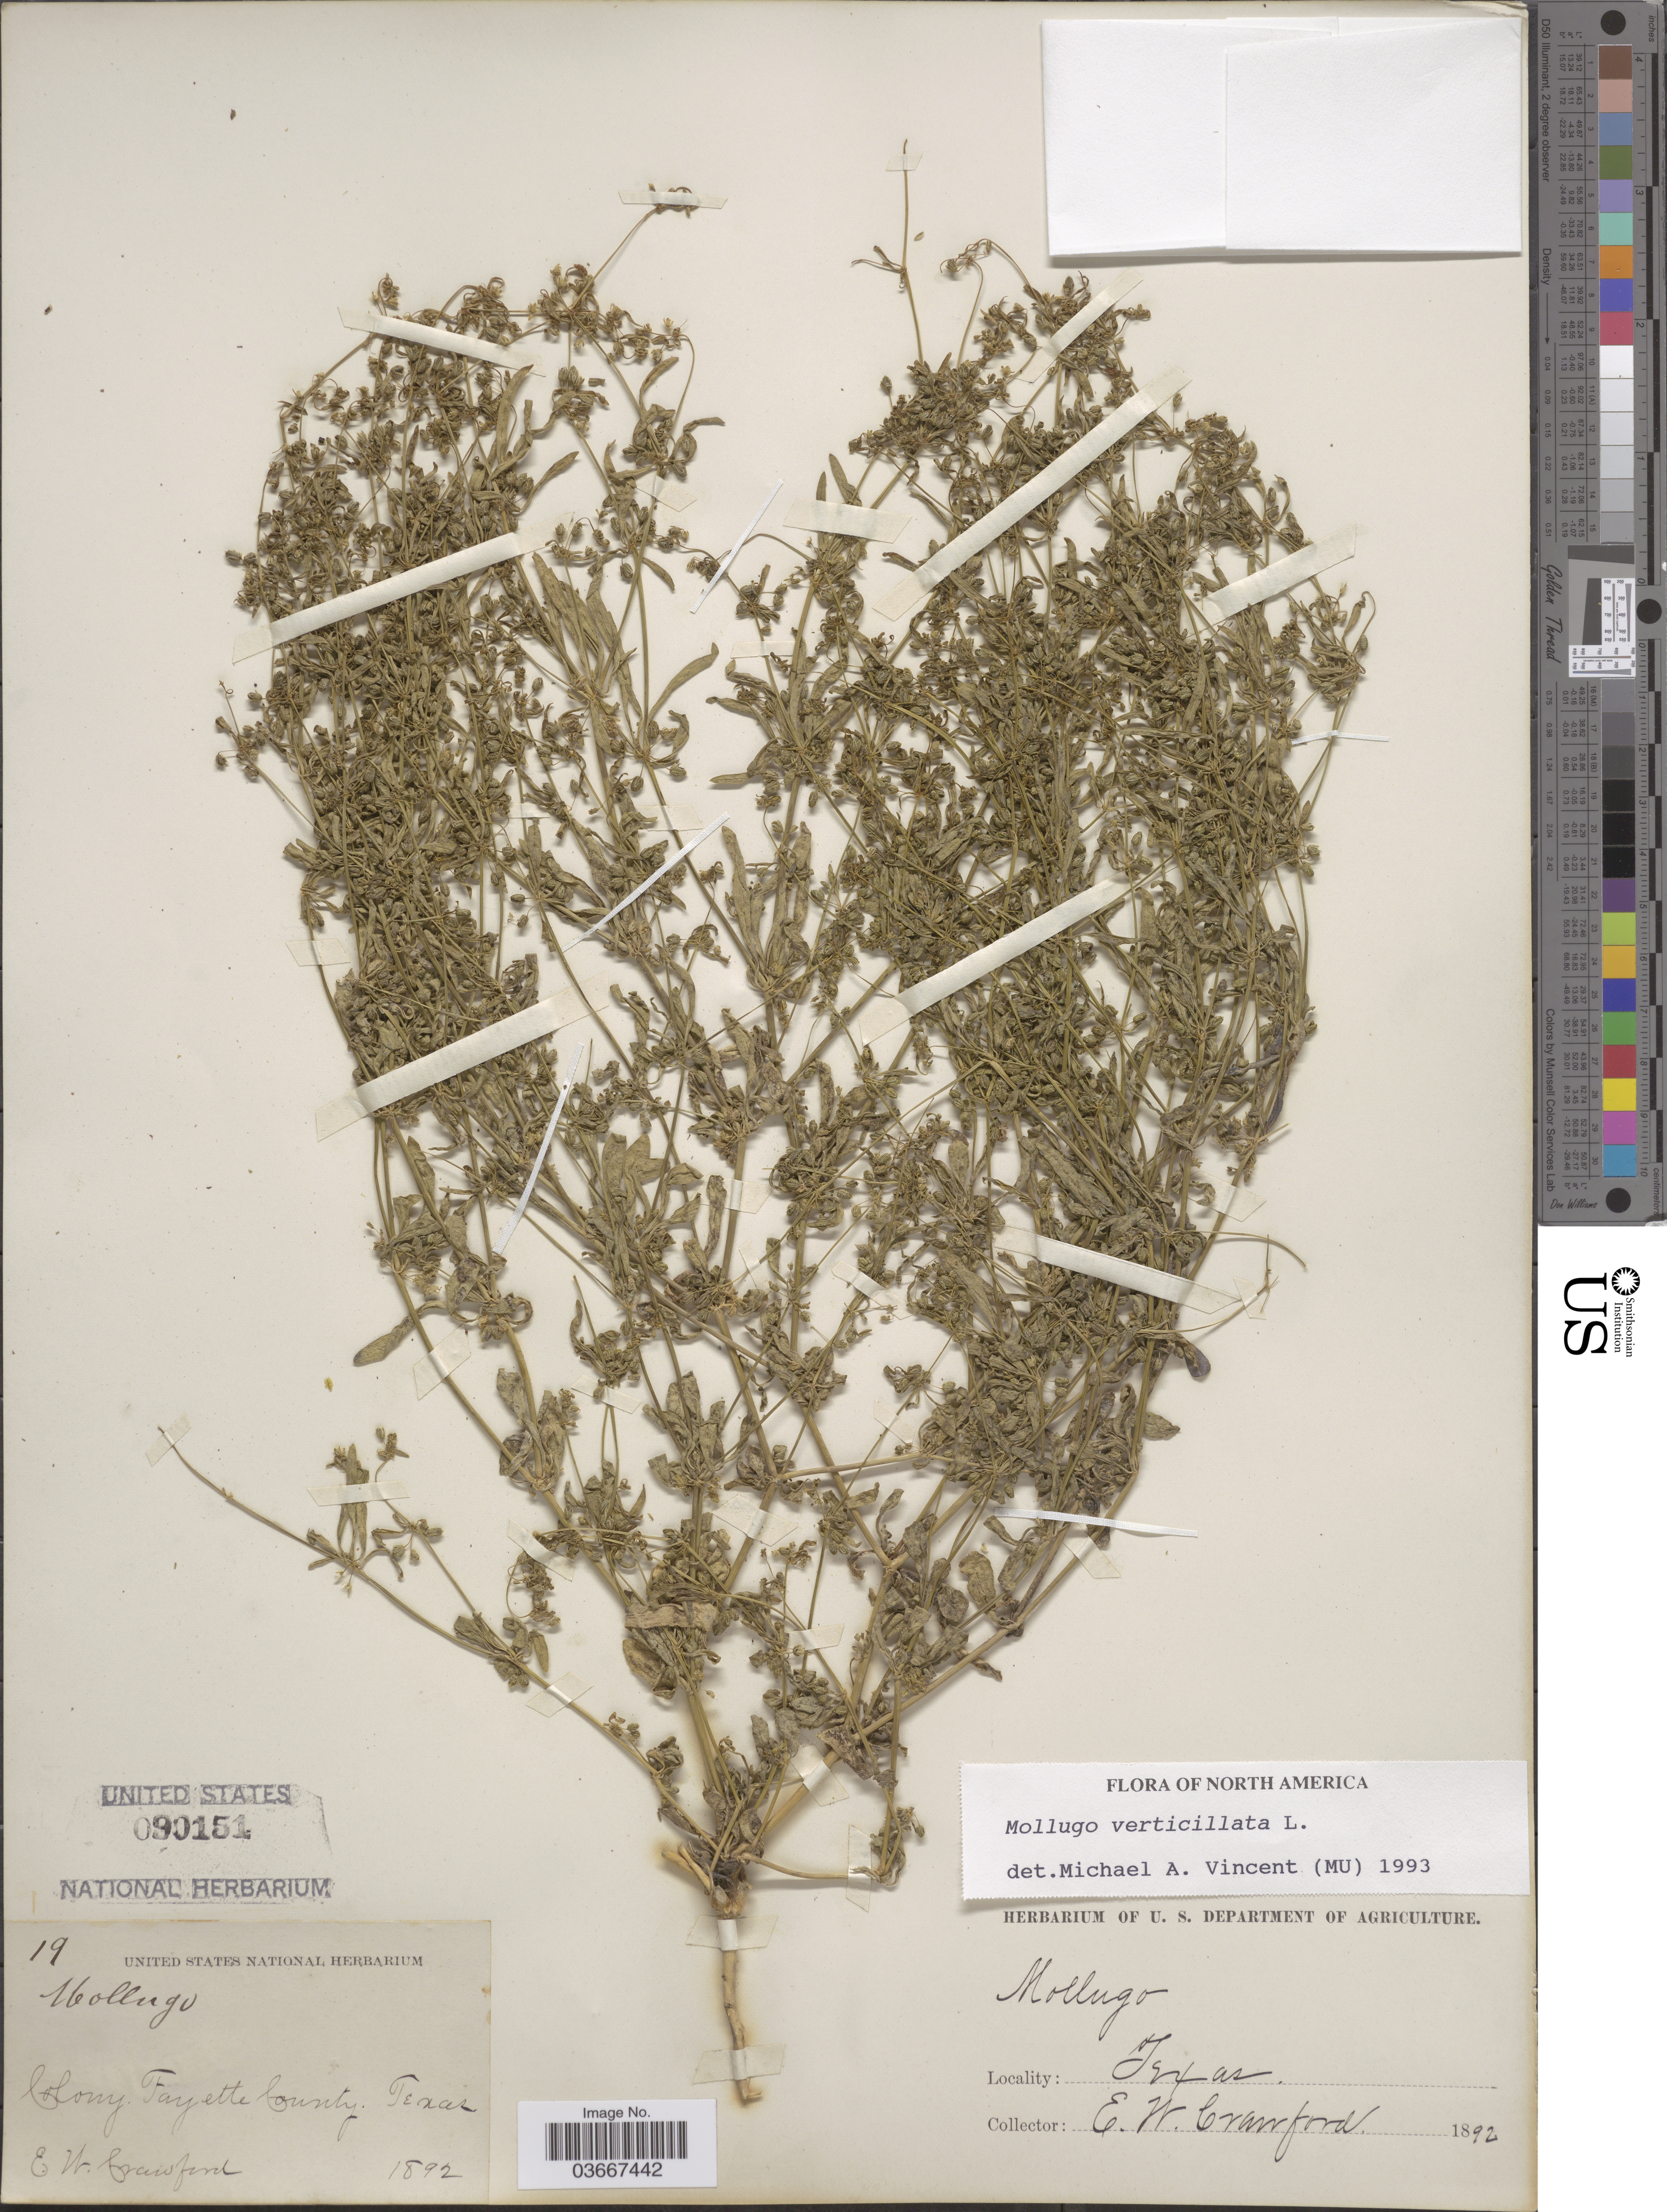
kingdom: Plantae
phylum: Tracheophyta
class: Magnoliopsida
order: Caryophyllales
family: Molluginaceae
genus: Mollugo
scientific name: Mollugo verticillata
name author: L.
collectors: E. Crawford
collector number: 19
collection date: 1892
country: United States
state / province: Texas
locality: Colony. Fayette County.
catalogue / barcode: US 90151